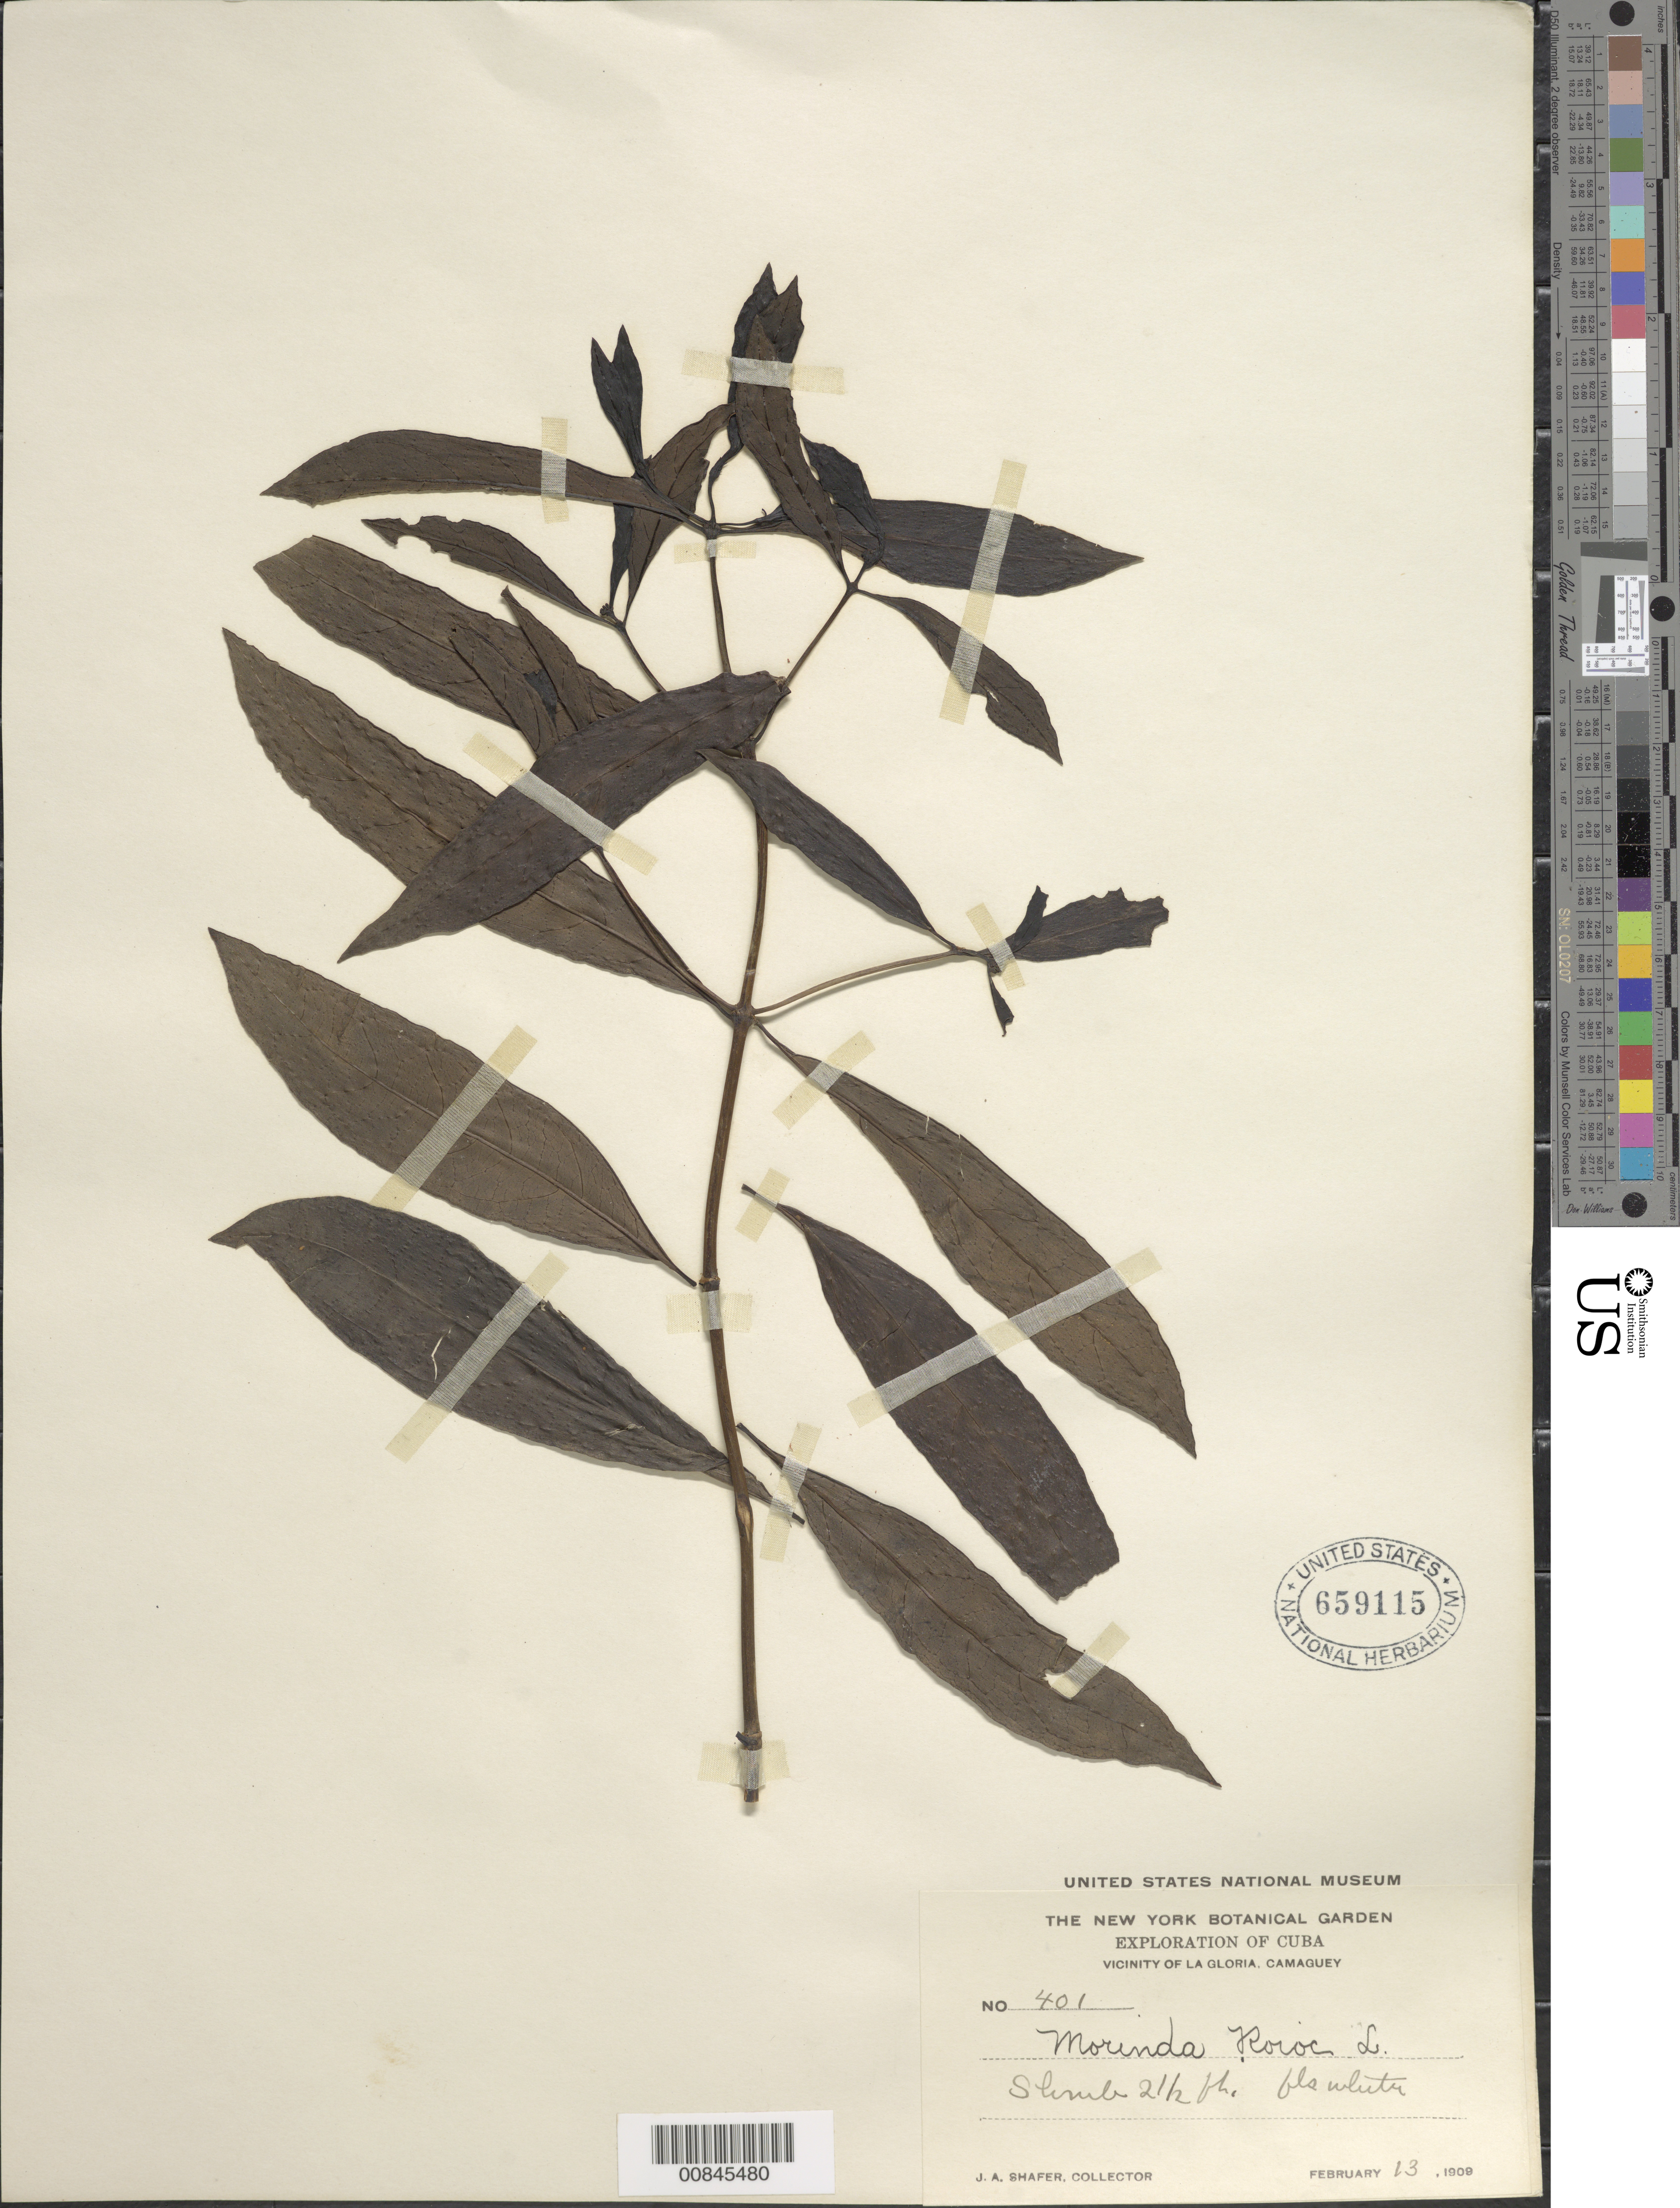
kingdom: Plantae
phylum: Tracheophyta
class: Magnoliopsida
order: Gentianales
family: Rubiaceae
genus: Morinda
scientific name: Morinda royoc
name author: L.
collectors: J. A. Shafer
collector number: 401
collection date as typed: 13 Feb 1909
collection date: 1909-02-13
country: Cuba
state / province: Camaguey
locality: Vicinity of La Gloria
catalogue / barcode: US 659115